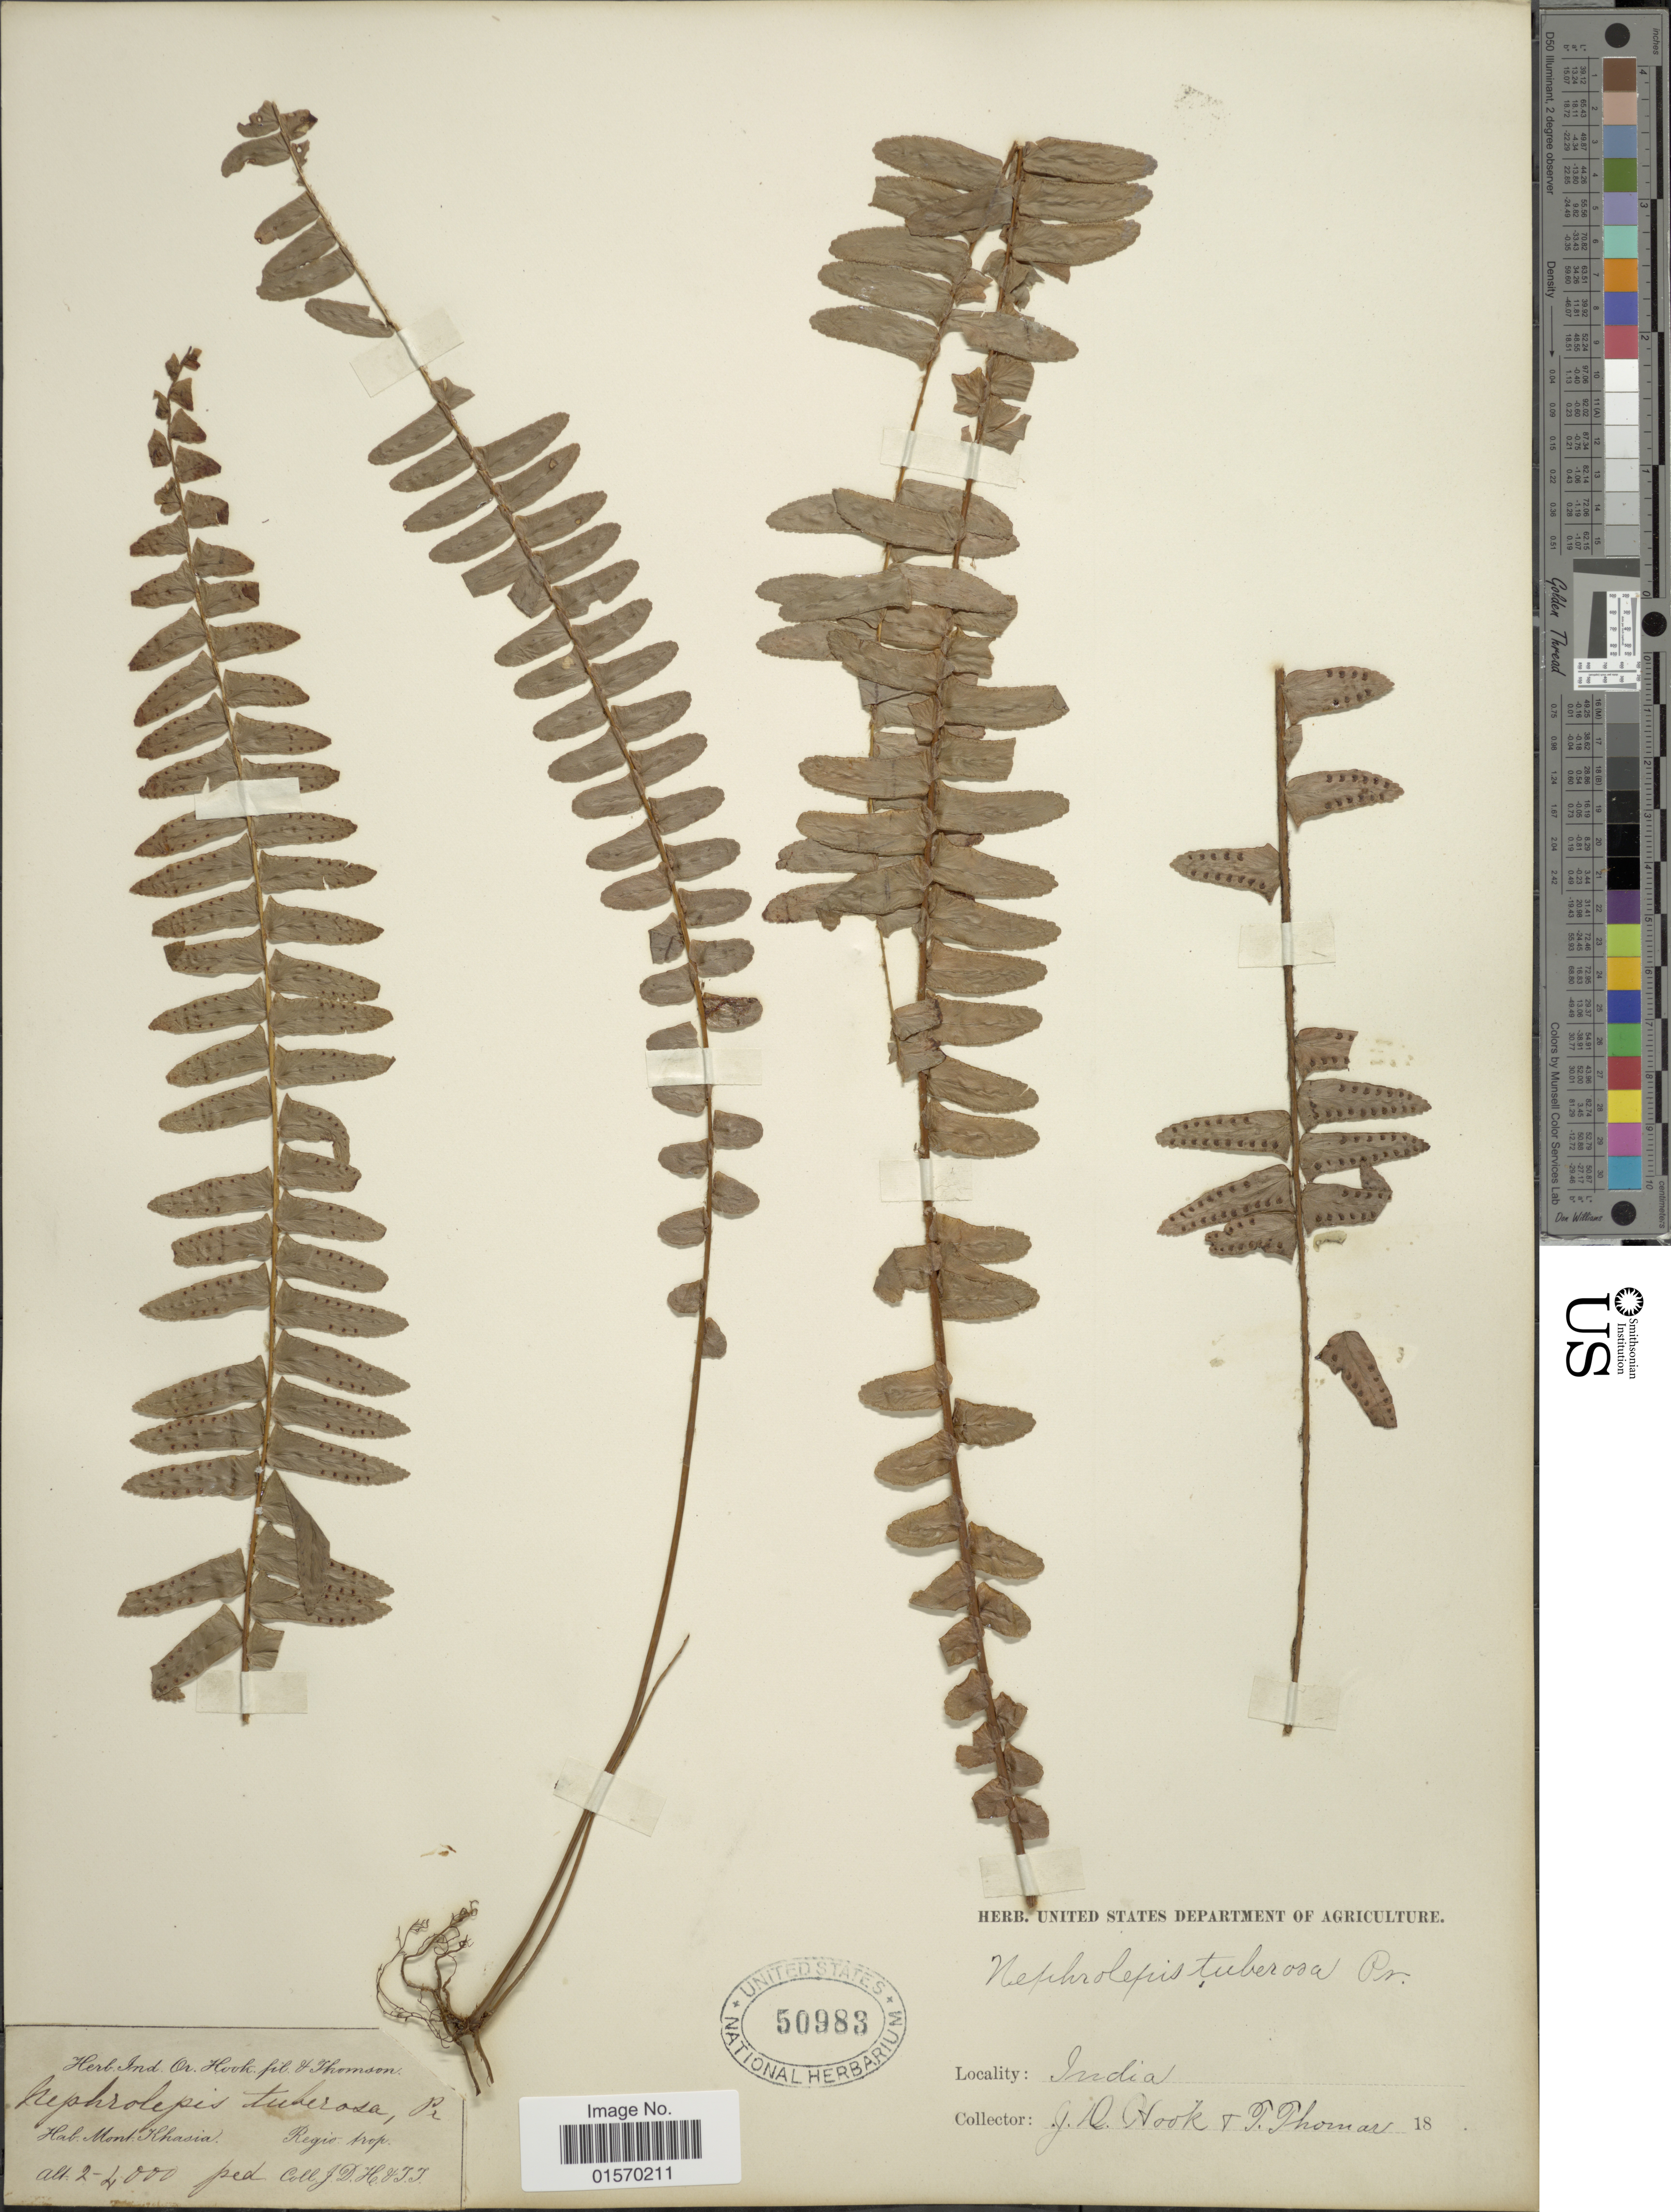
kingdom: Plantae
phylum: Tracheophyta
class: Polypodiopsida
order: Polypodiales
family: Nephrolepidaceae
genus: Nephrolepis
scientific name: Nephrolepis cordifolia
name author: (L.) C. Presl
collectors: J. D. Hooker & T. Thomas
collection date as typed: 18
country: India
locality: Mont. Khasia. Regio prop.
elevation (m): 610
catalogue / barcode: US 50983